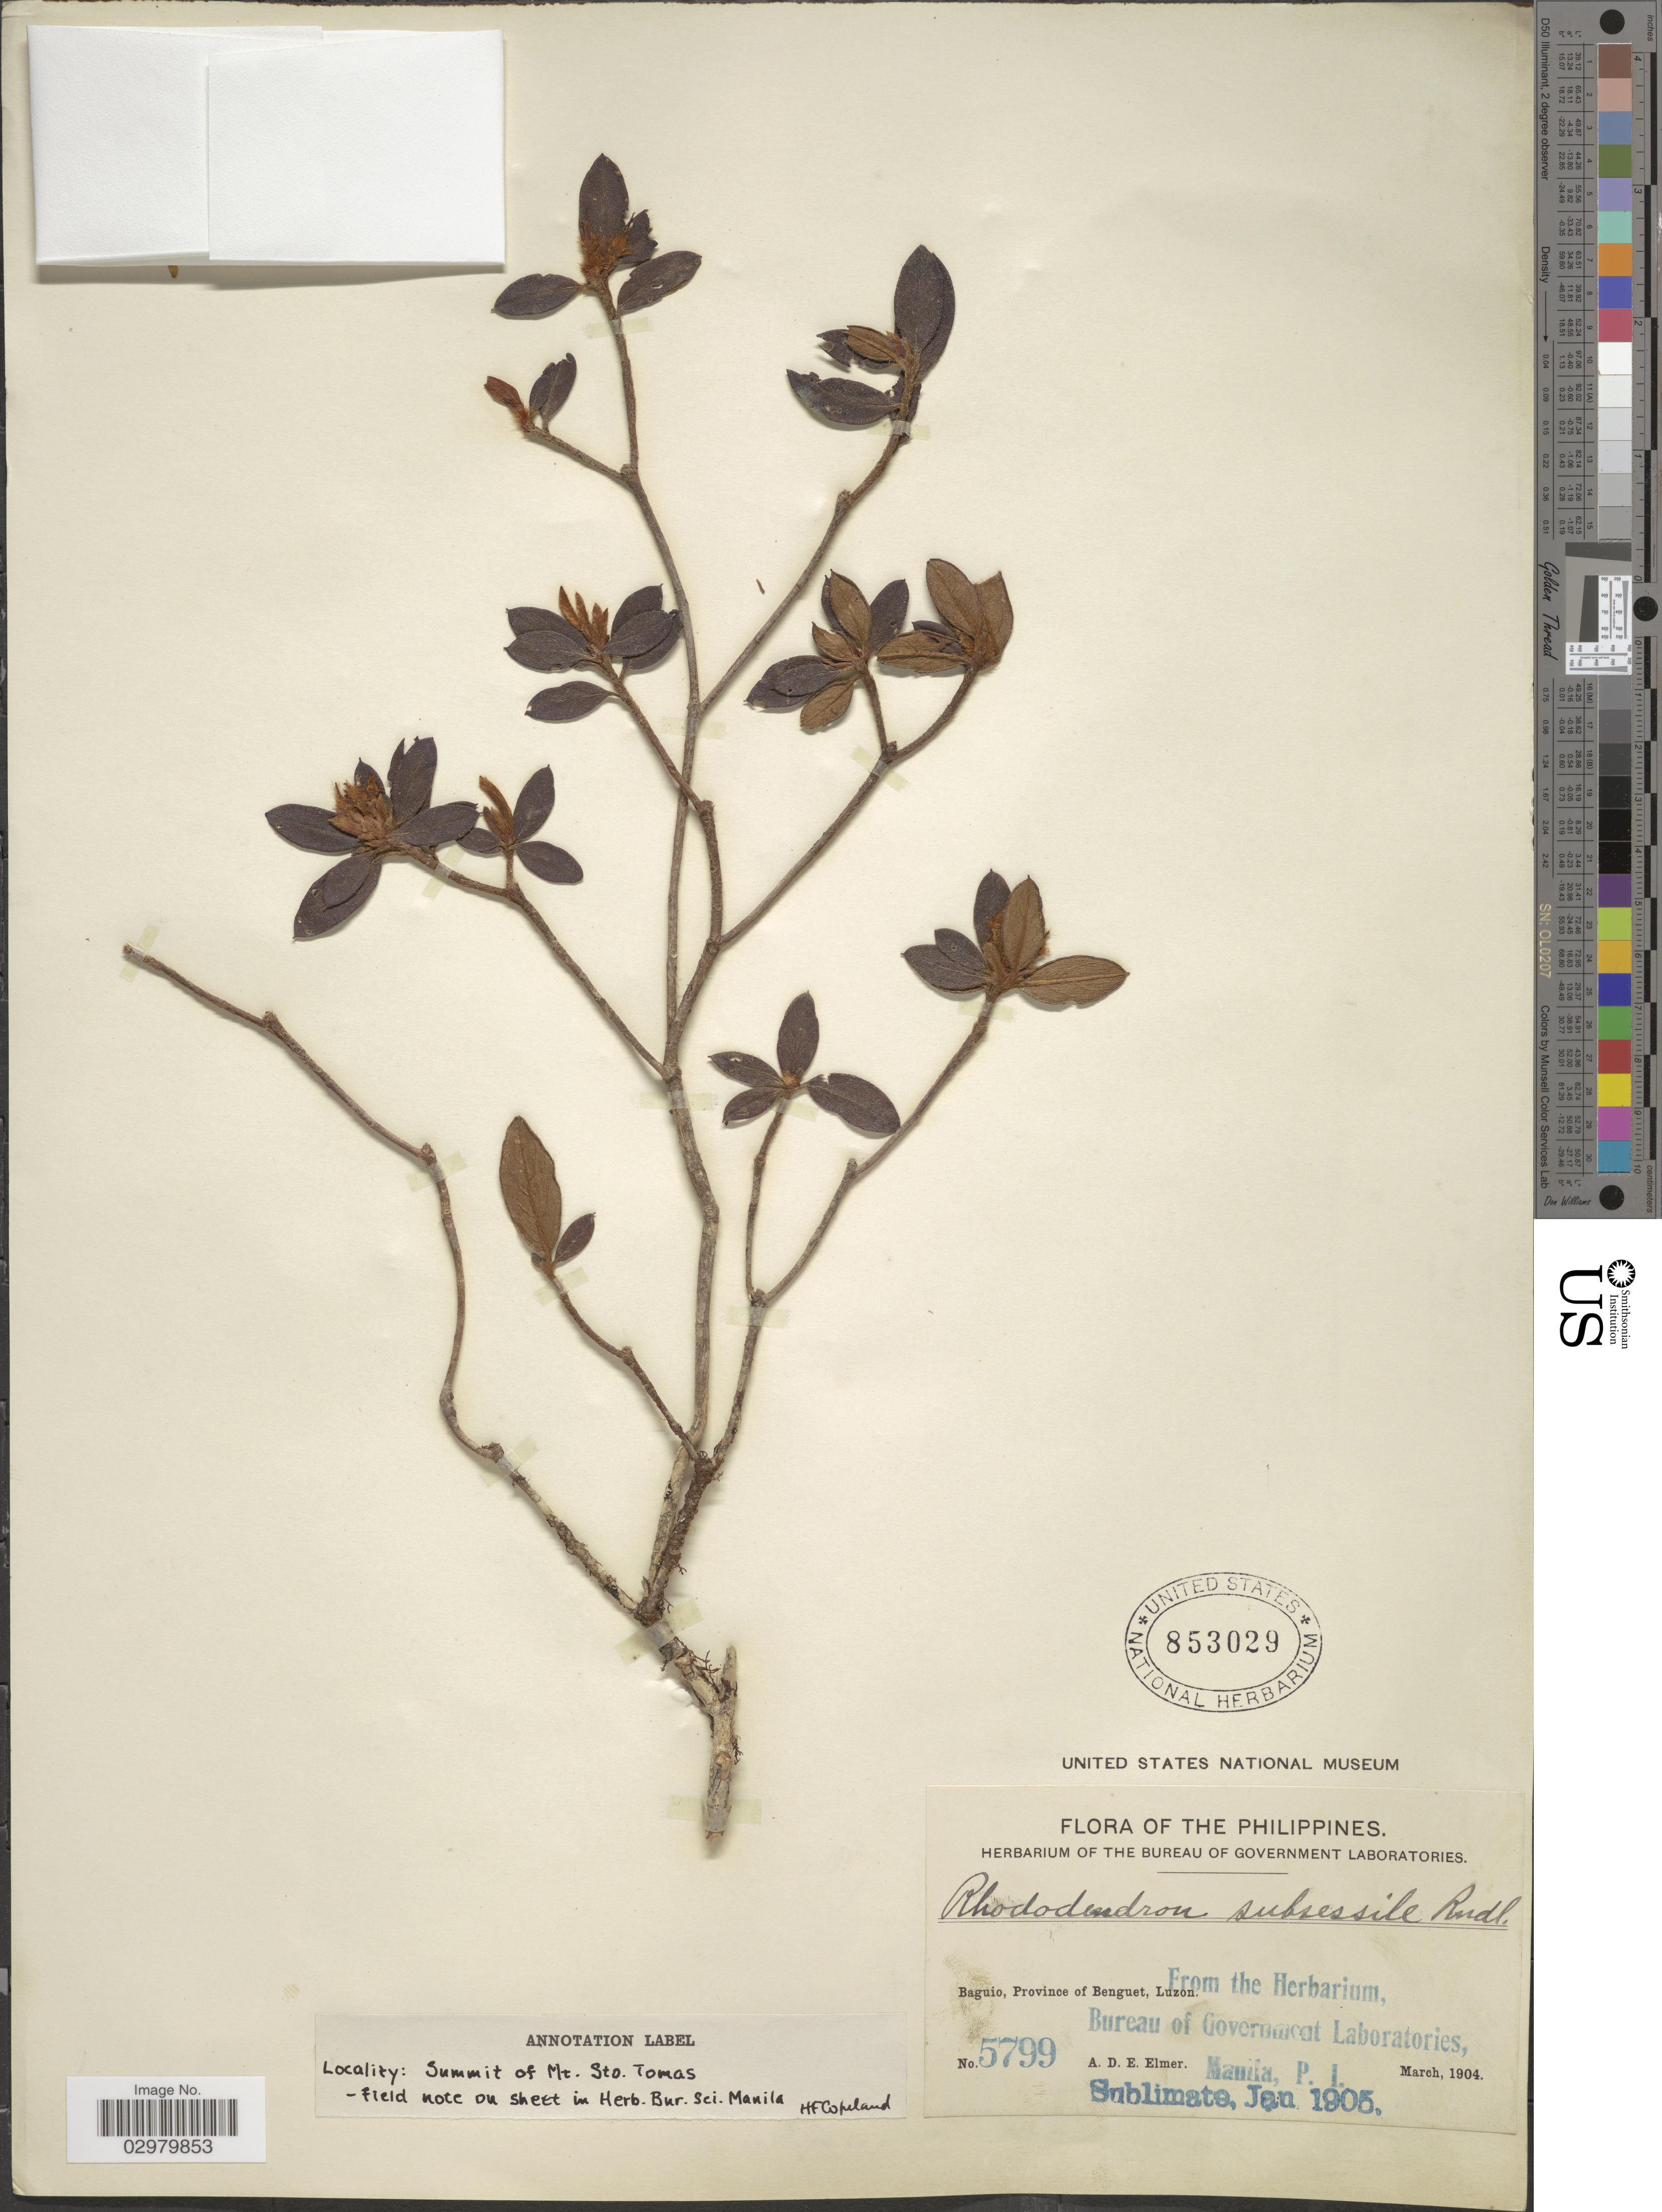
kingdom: Plantae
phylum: Tracheophyta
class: Magnoliopsida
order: Ericales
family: Ericaceae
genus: Rhododendron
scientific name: Rhododendron subsessile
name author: Rendle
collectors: A. D. E. Elmer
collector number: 5799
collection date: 1904-03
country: Philippines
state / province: Cordillera (Administrative Region)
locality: Baguio, Province of Benguet, Luzon.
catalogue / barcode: US 853029